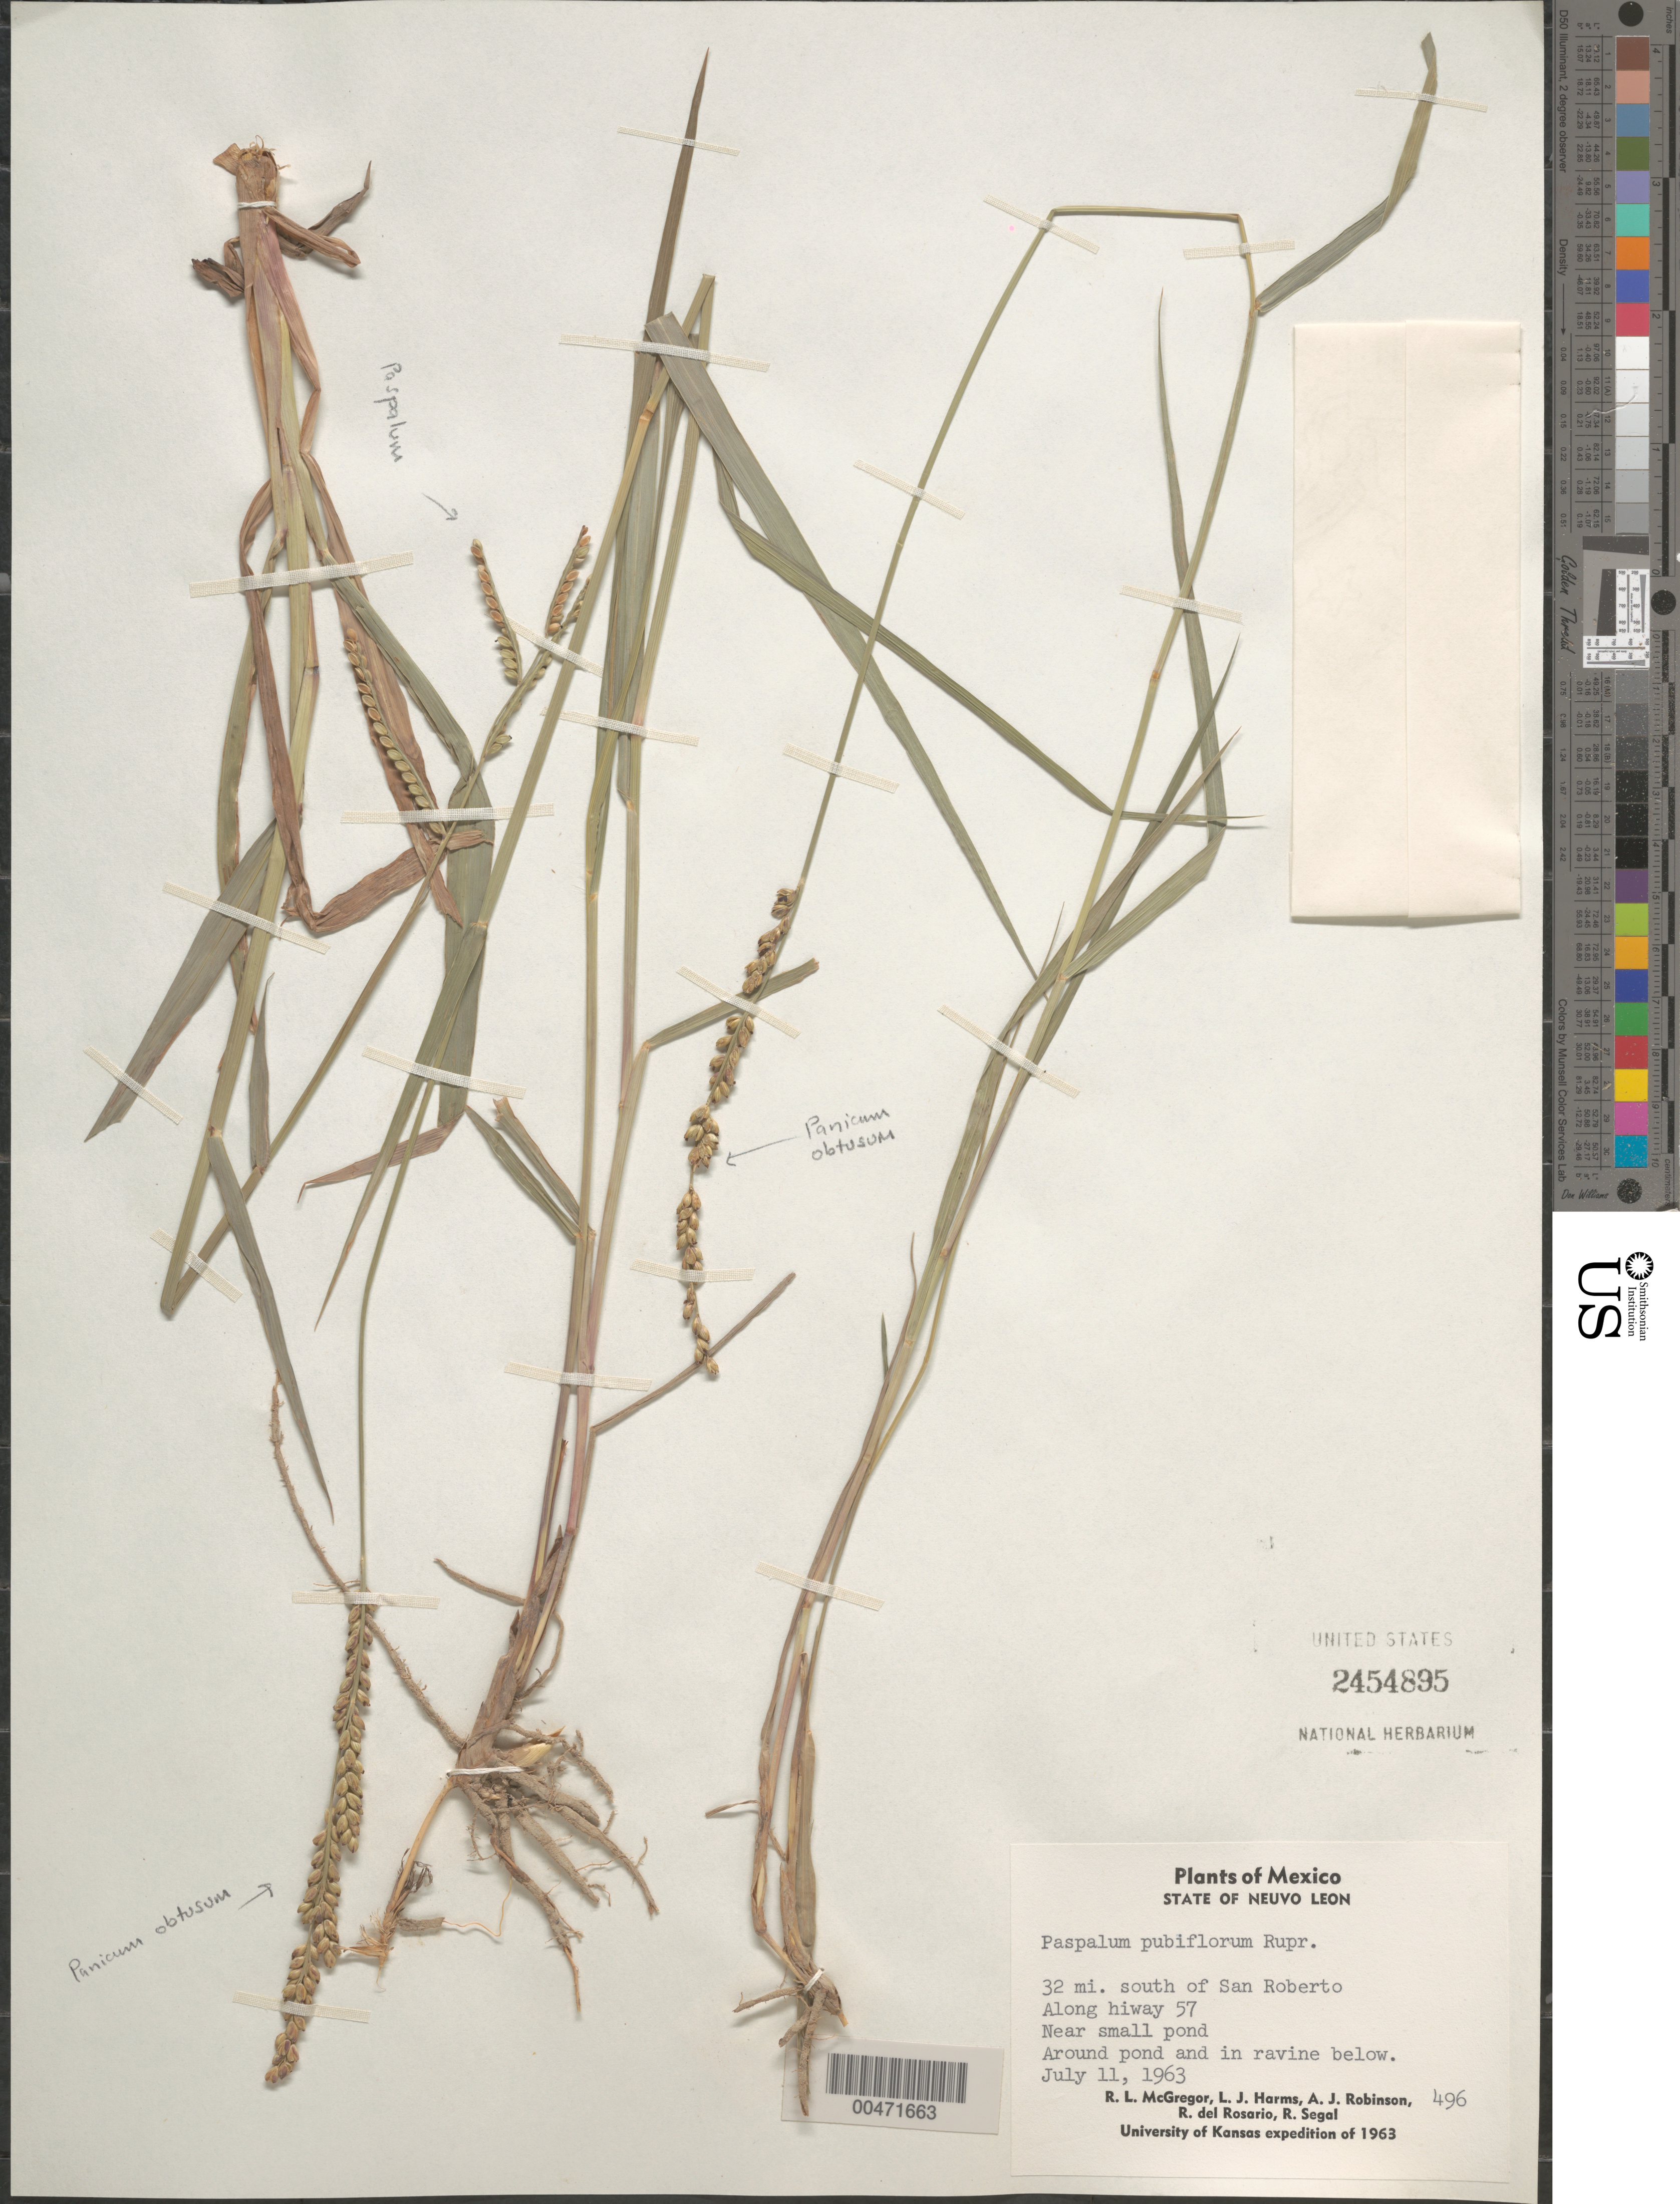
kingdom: Plantae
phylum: Tracheophyta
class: Liliopsida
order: Poales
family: Poaceae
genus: Paspalum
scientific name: Paspalum pubiflorum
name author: Rupr. ex E. Fourn.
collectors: R. McGregor, L. Harms, A. J. Robinson & R. Segal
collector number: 496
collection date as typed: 11 Jul 1963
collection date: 1963-07-11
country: Mexico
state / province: Nuevo León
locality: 32 mi S of San Roberto, along hwy 57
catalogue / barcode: US 2454895